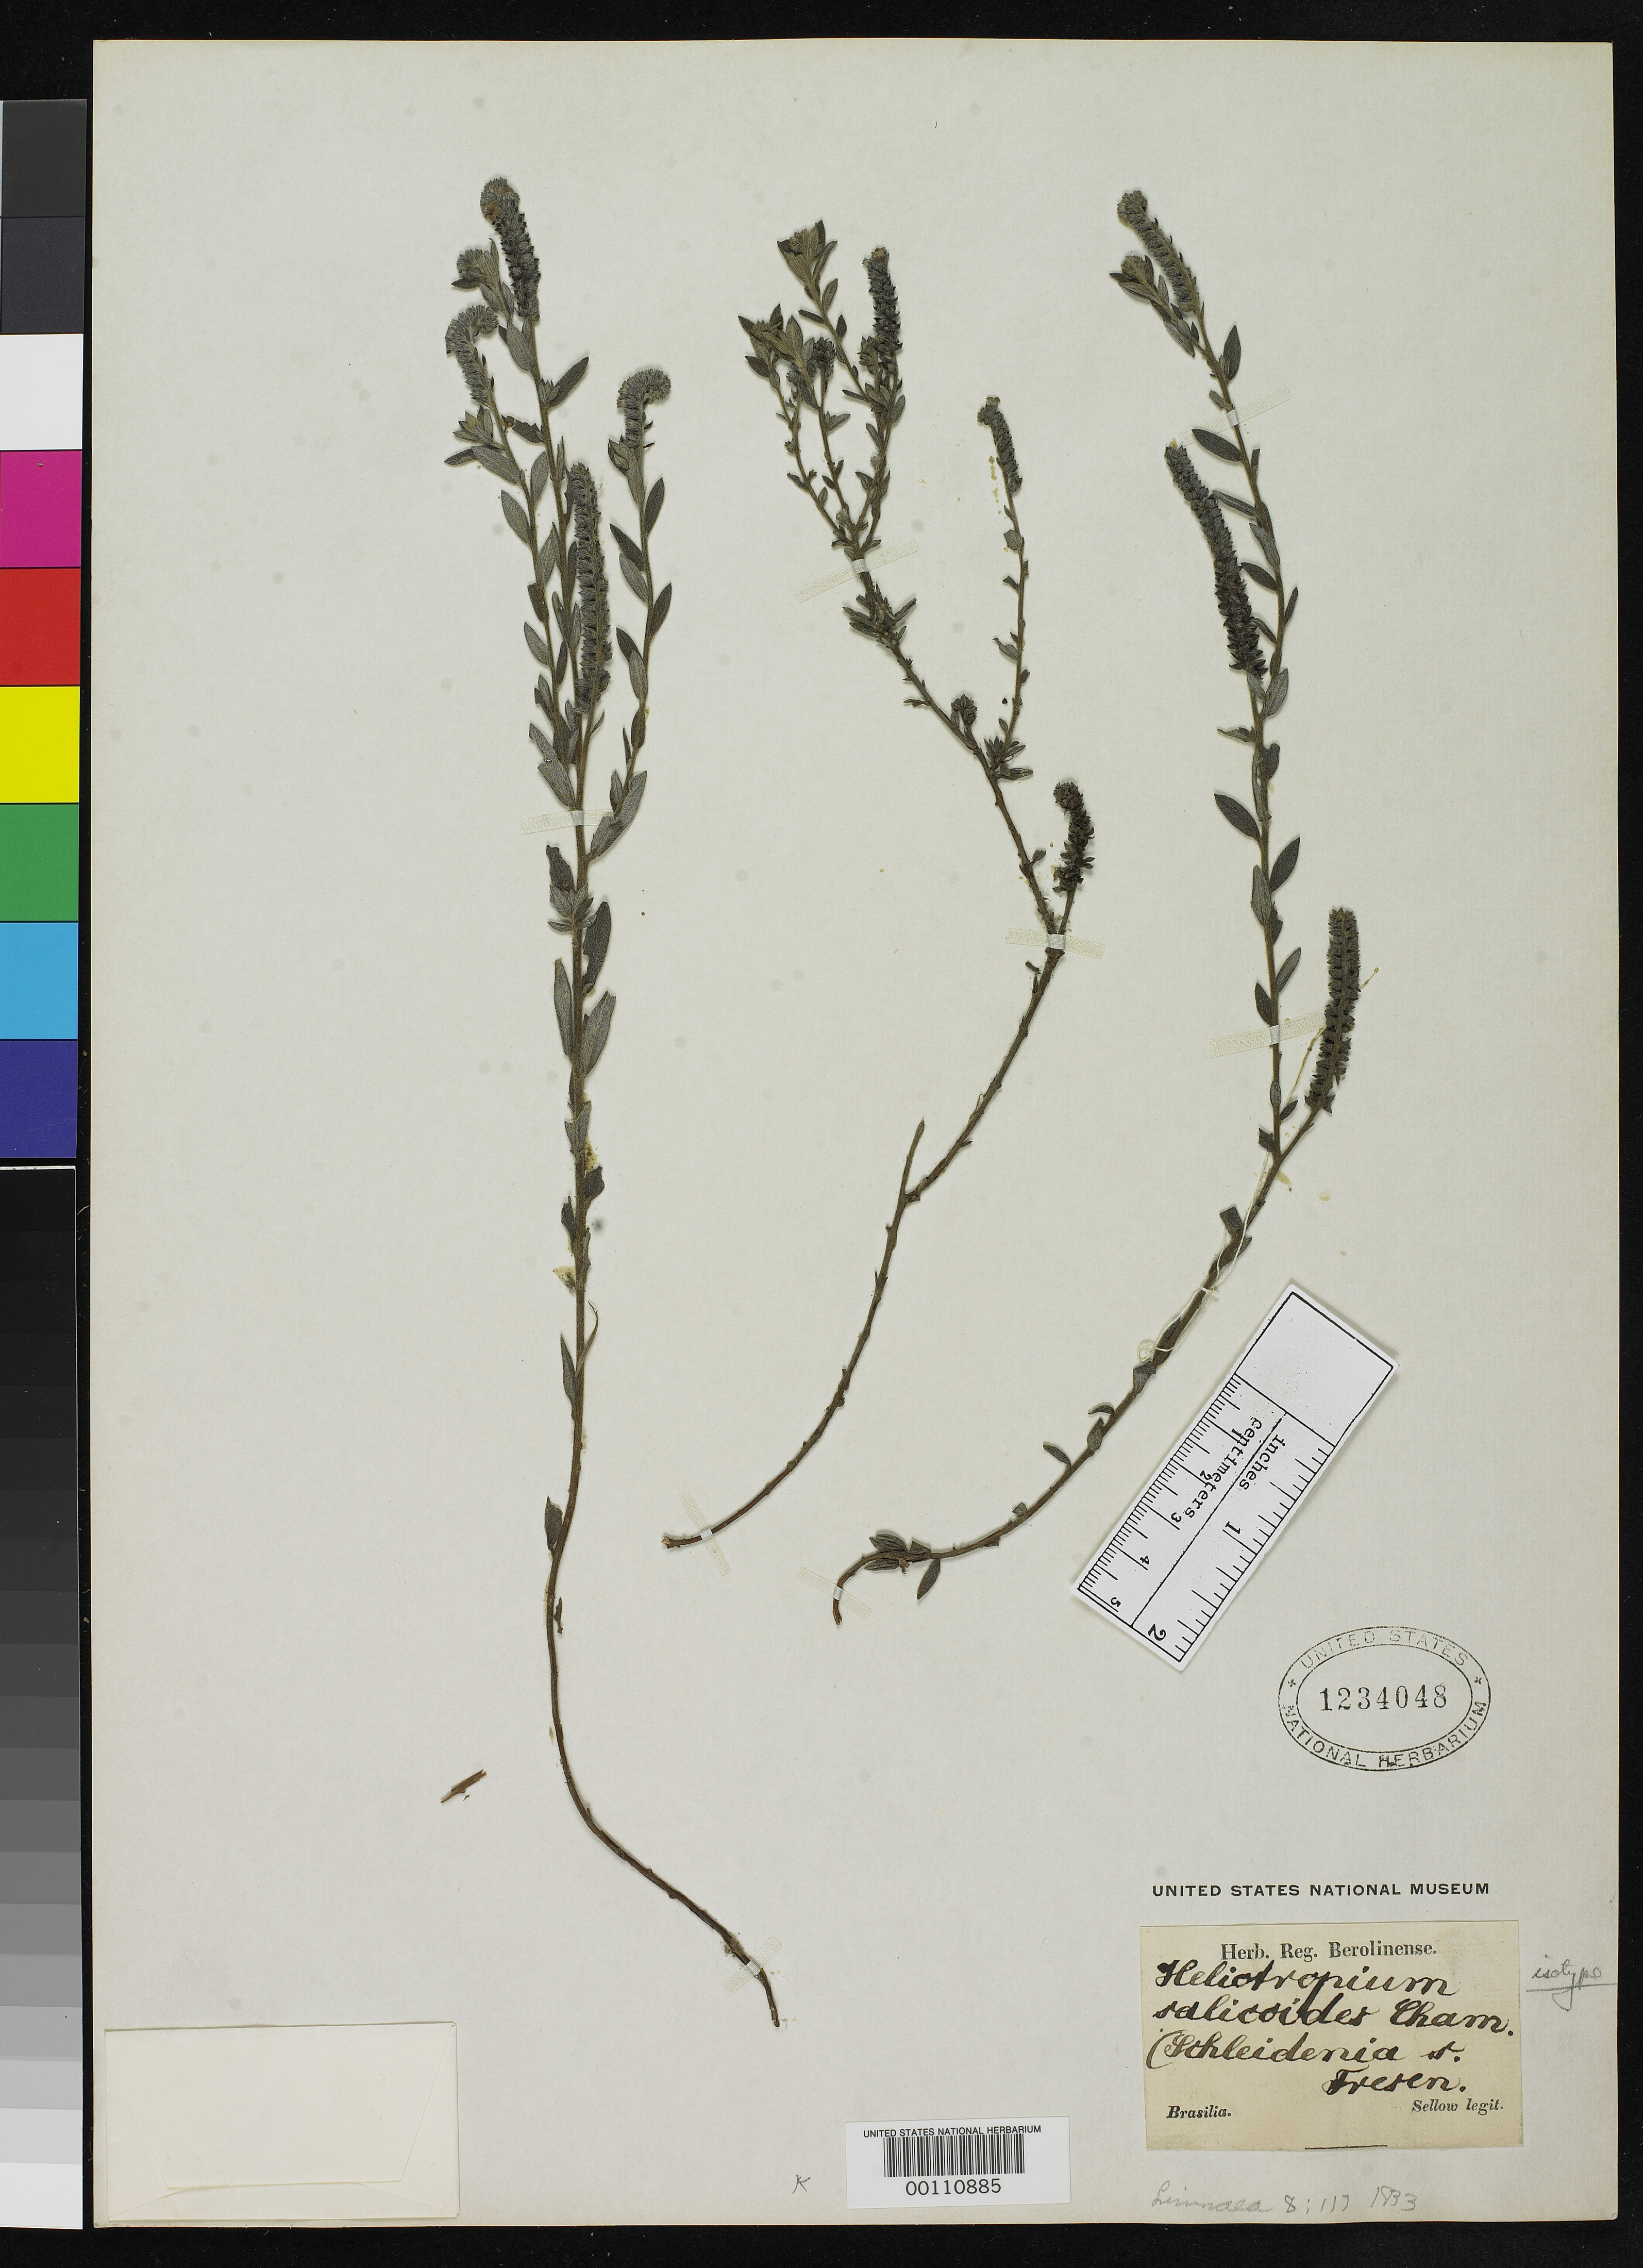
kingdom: Plantae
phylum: Tracheophyta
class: Magnoliopsida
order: Boraginales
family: Heliotropiaceae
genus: Heliotropium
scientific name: Heliotropium salicoides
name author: Cham.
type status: Isotype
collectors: F. Sellow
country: Brazil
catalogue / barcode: US 1234048